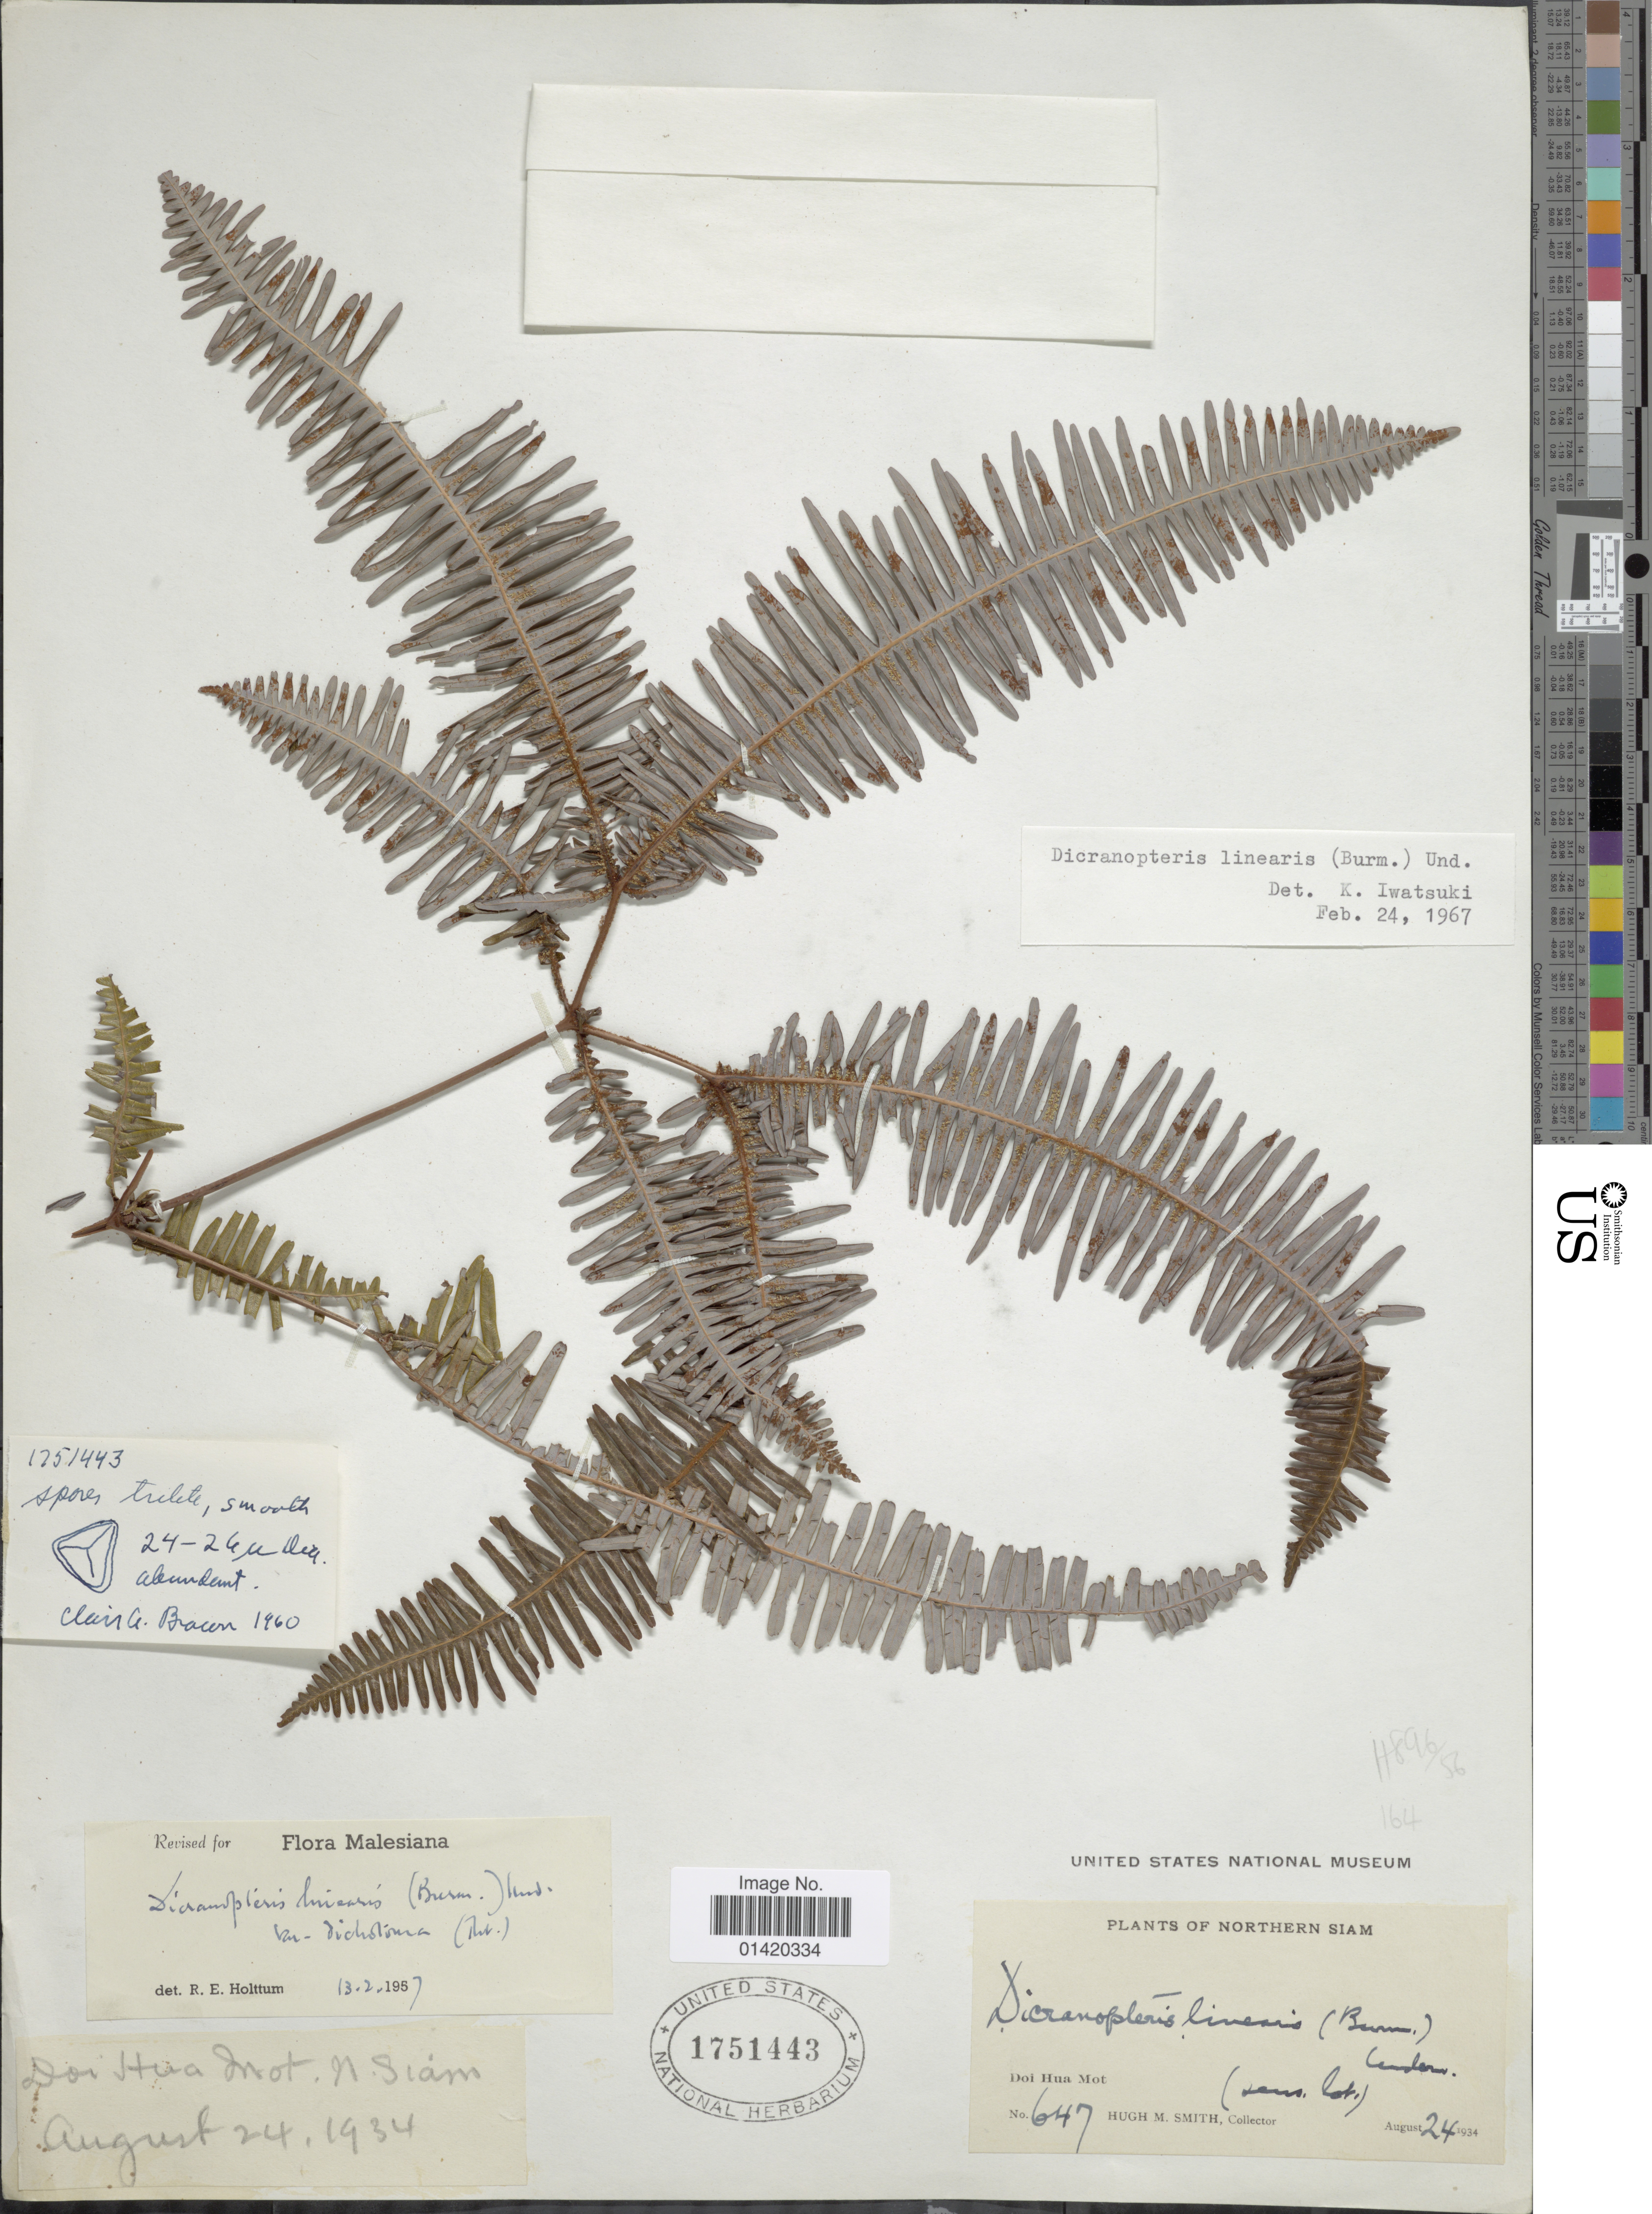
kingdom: Plantae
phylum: Tracheophyta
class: Polypodiopsida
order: Gleicheniales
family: Gleicheniaceae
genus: Dicranopteris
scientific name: Dicranopteris linearis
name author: (Burm. f.) Underw.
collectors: H. M. Smith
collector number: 647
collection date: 1934-08-24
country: Thailand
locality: Northern Siam, Doi Hua Mot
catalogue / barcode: US 1751443